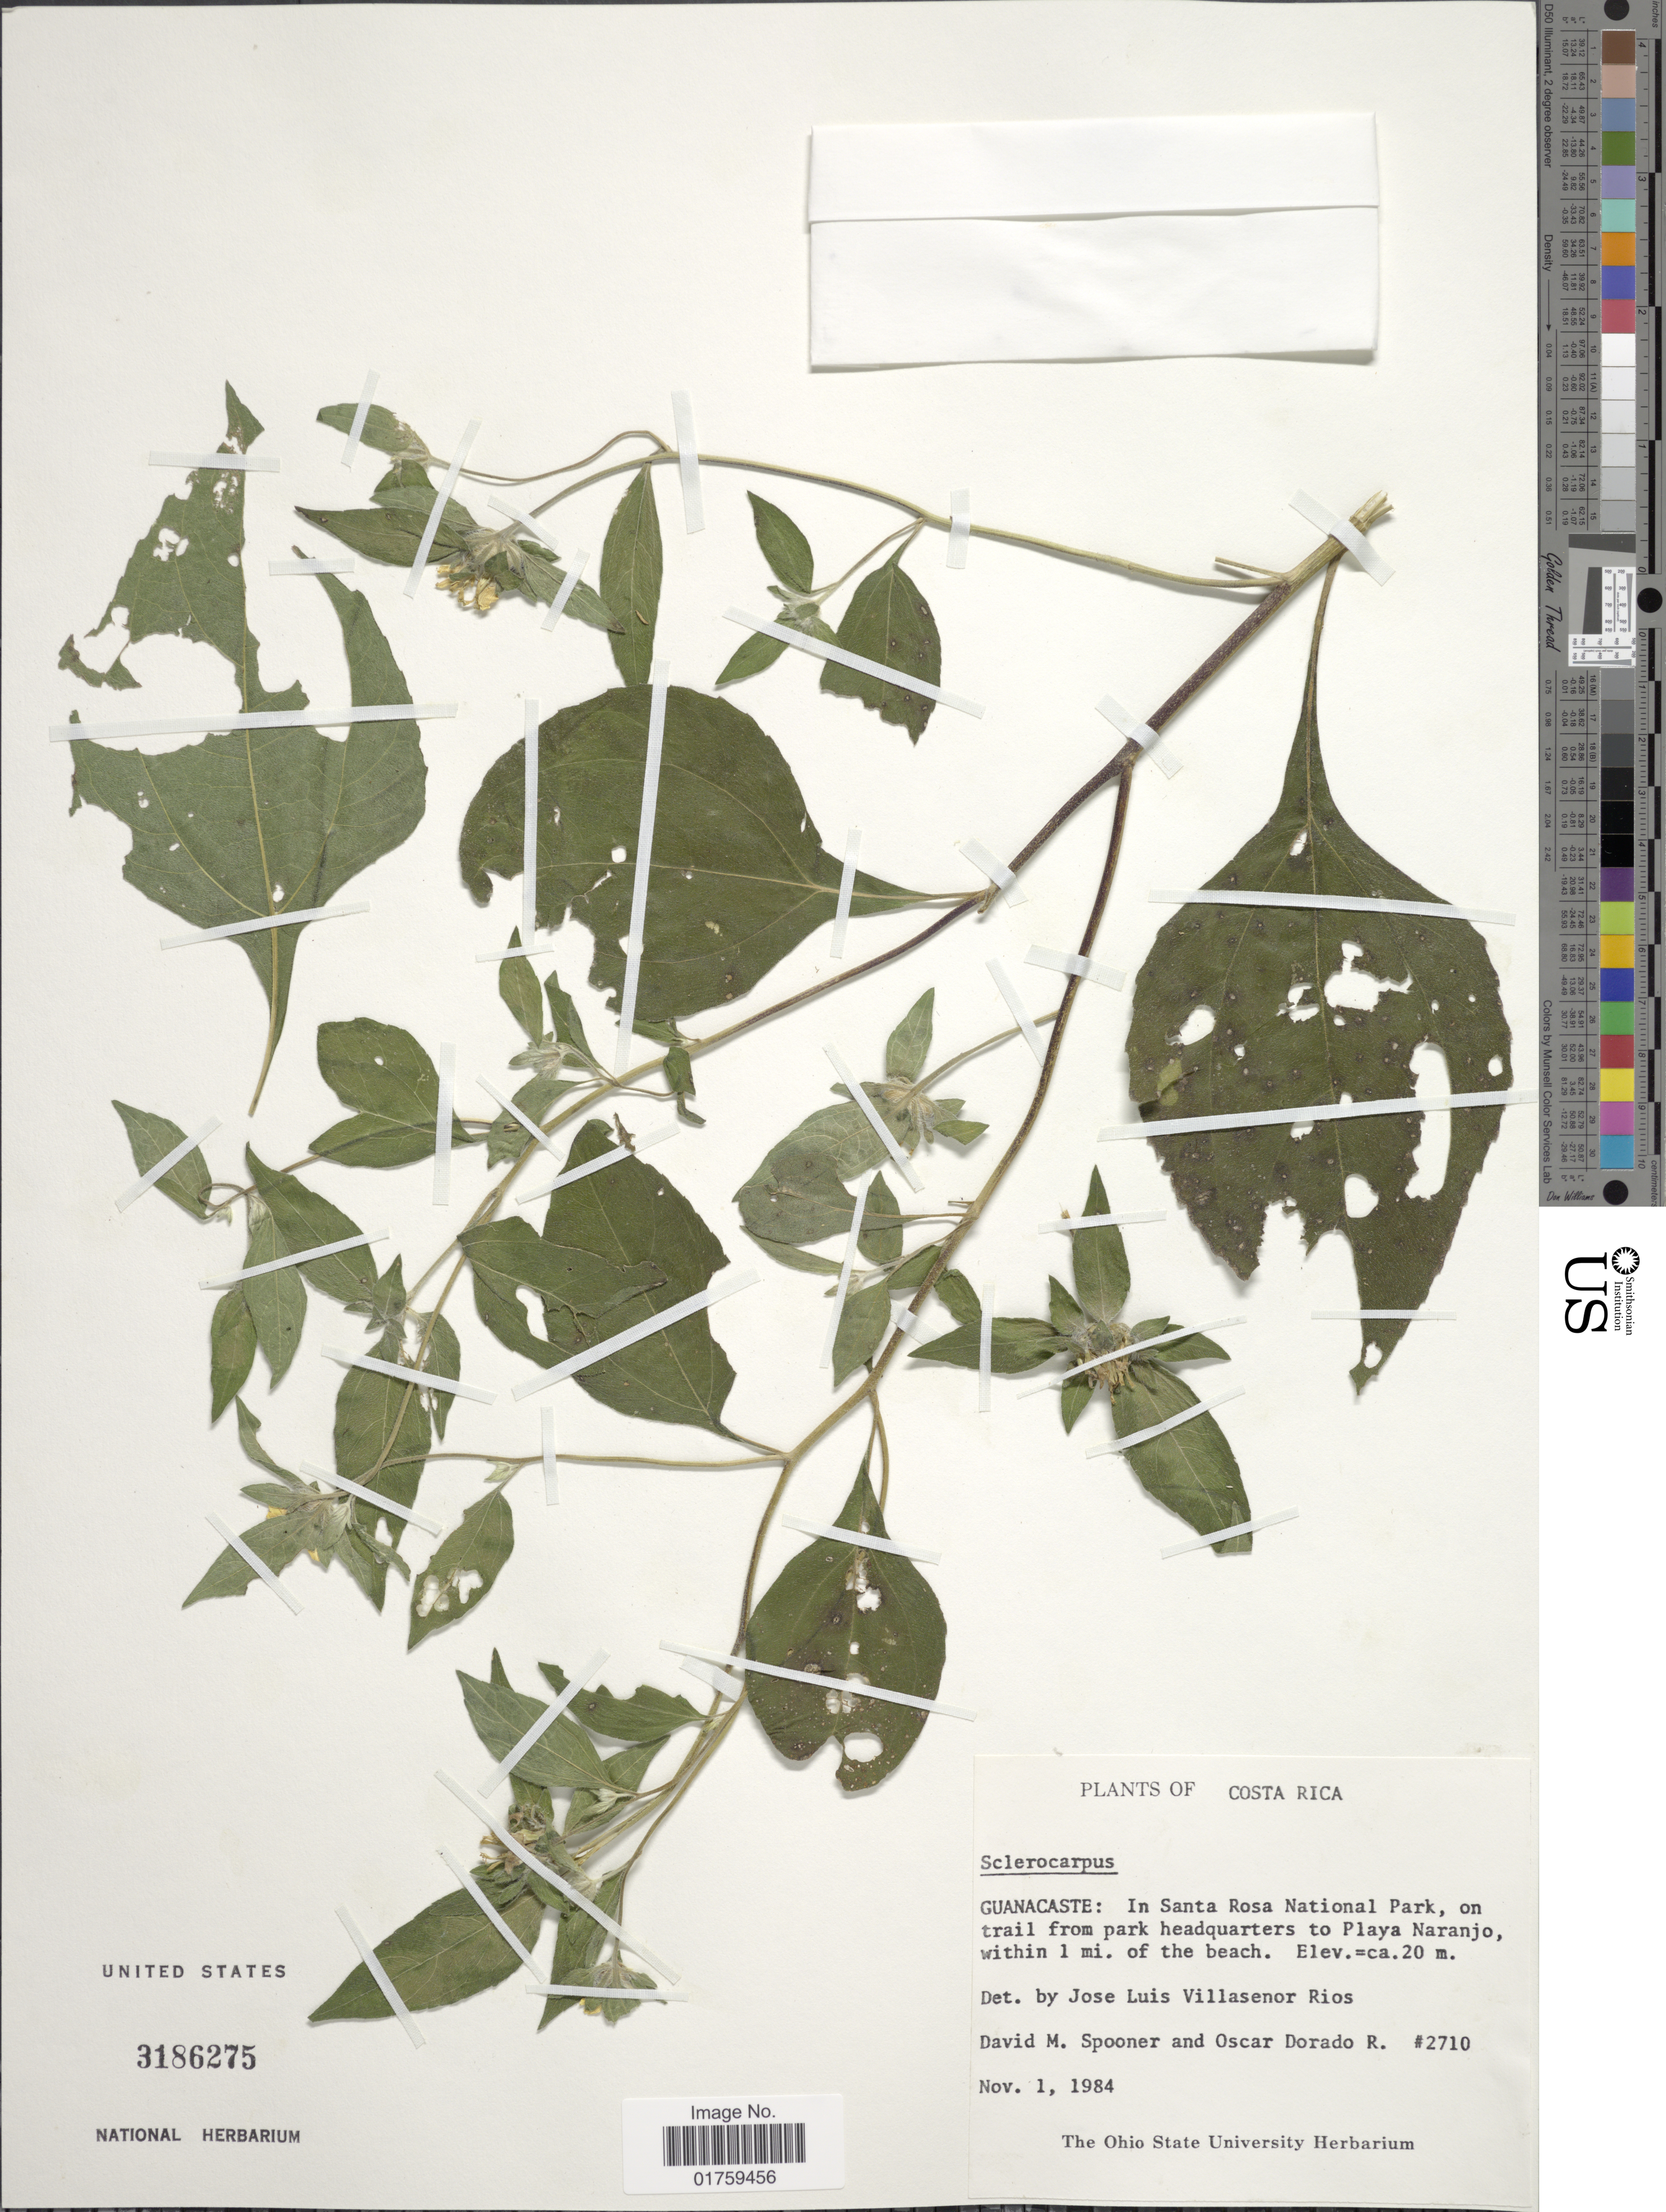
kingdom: Plantae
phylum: Tracheophyta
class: Magnoliopsida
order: Asterales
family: Asteraceae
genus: Sclerocarpus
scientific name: Sclerocarpus divaricatus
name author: (Benth.) Benth. & Hook. f. ex Hemsl.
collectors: D. Spooner & O. R. Dorado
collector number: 2710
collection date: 1984-11-01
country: Costa Rica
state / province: Guanacaste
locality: Guanacaste: In Santa Rosa National Park, on trail from park headquarters to Playa Naranjo, within 1 mi. of the beach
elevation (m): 20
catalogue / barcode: US 3186275